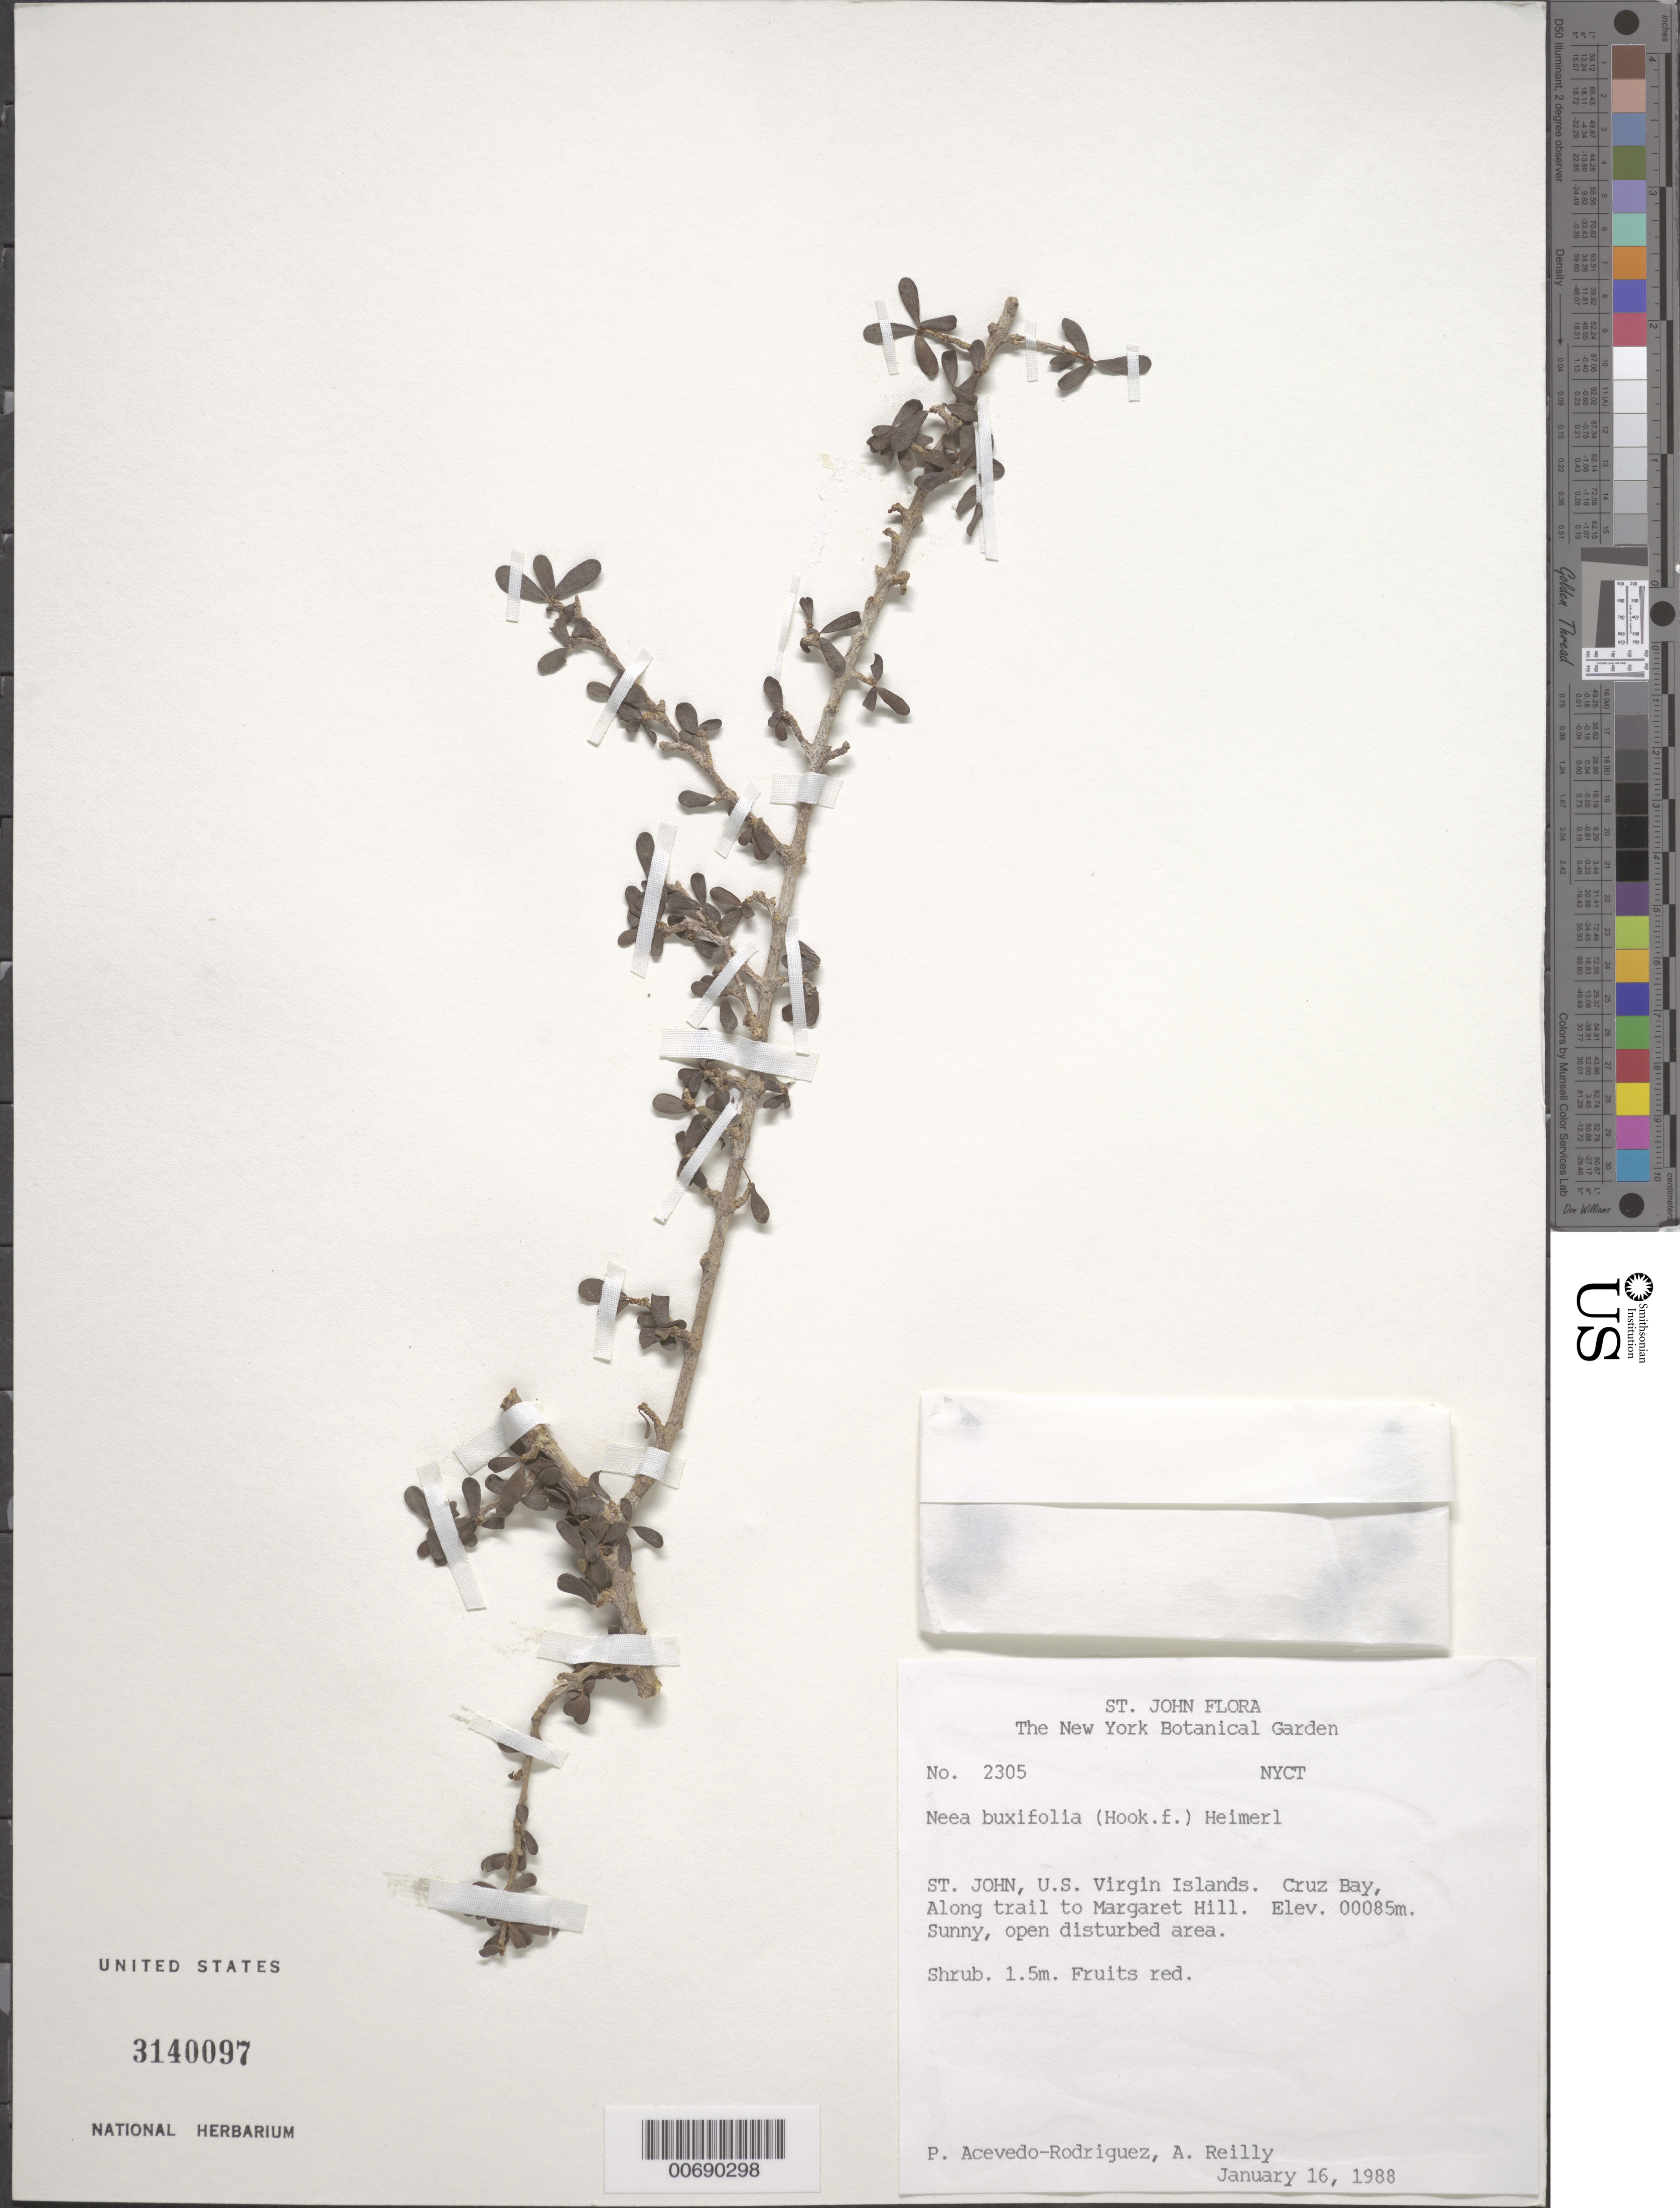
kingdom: Plantae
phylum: Tracheophyta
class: Magnoliopsida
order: Caryophyllales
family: Nyctaginaceae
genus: Neea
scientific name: Neea buxifolia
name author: (Hook. f.) Heimerl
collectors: P. Acevedo-Rodr.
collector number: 2305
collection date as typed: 16 Jan 1988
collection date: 1988-01-16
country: U.S. Virgin Islands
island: St. John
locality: Cruz Bay Quarter; along trail to Margaret Hill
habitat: Sunny, open disturbed area.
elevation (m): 85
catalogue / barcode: US 3140097